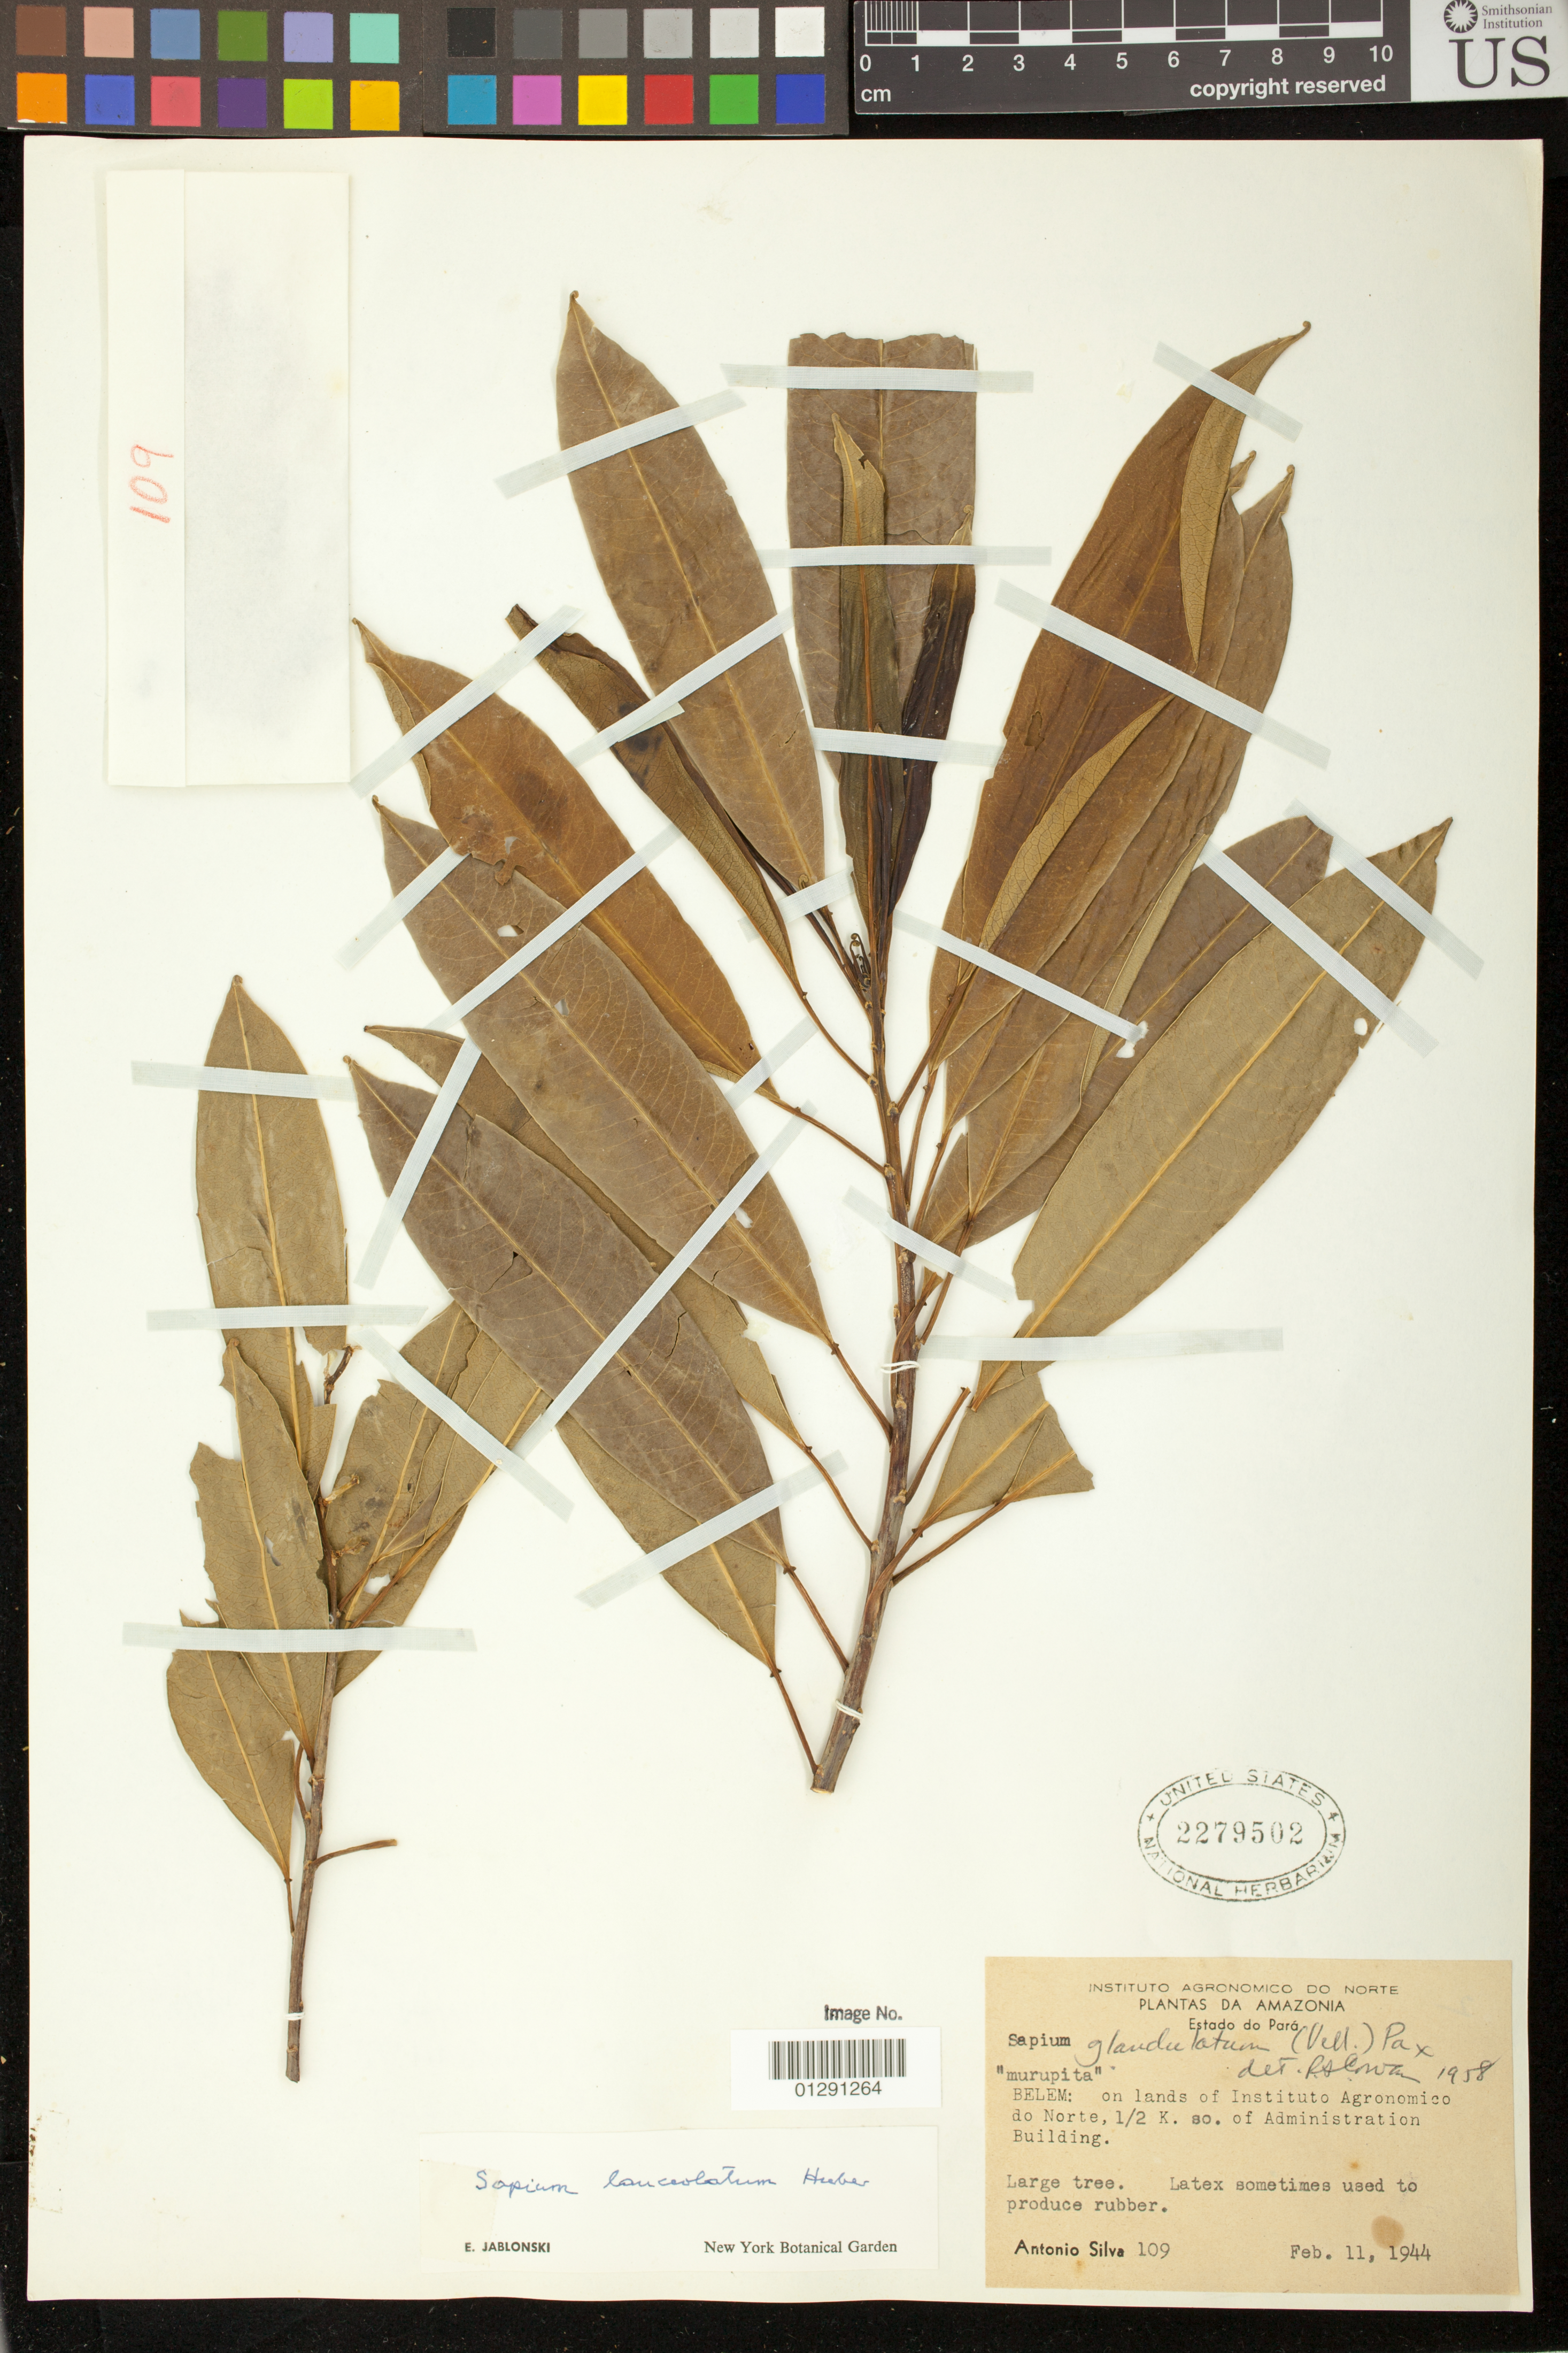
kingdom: Plantae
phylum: Tracheophyta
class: Magnoliopsida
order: Malpighiales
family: Euphorbiaceae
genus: Sapium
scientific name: Sapium glandulatum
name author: (Vell.) Pax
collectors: A. Silva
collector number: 109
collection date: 1944-02-11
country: Brazil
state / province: Para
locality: Belem: on lands of Instituto Agronomico do Norte, 1/2 K so. of Administration Building.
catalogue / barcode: US 2279502